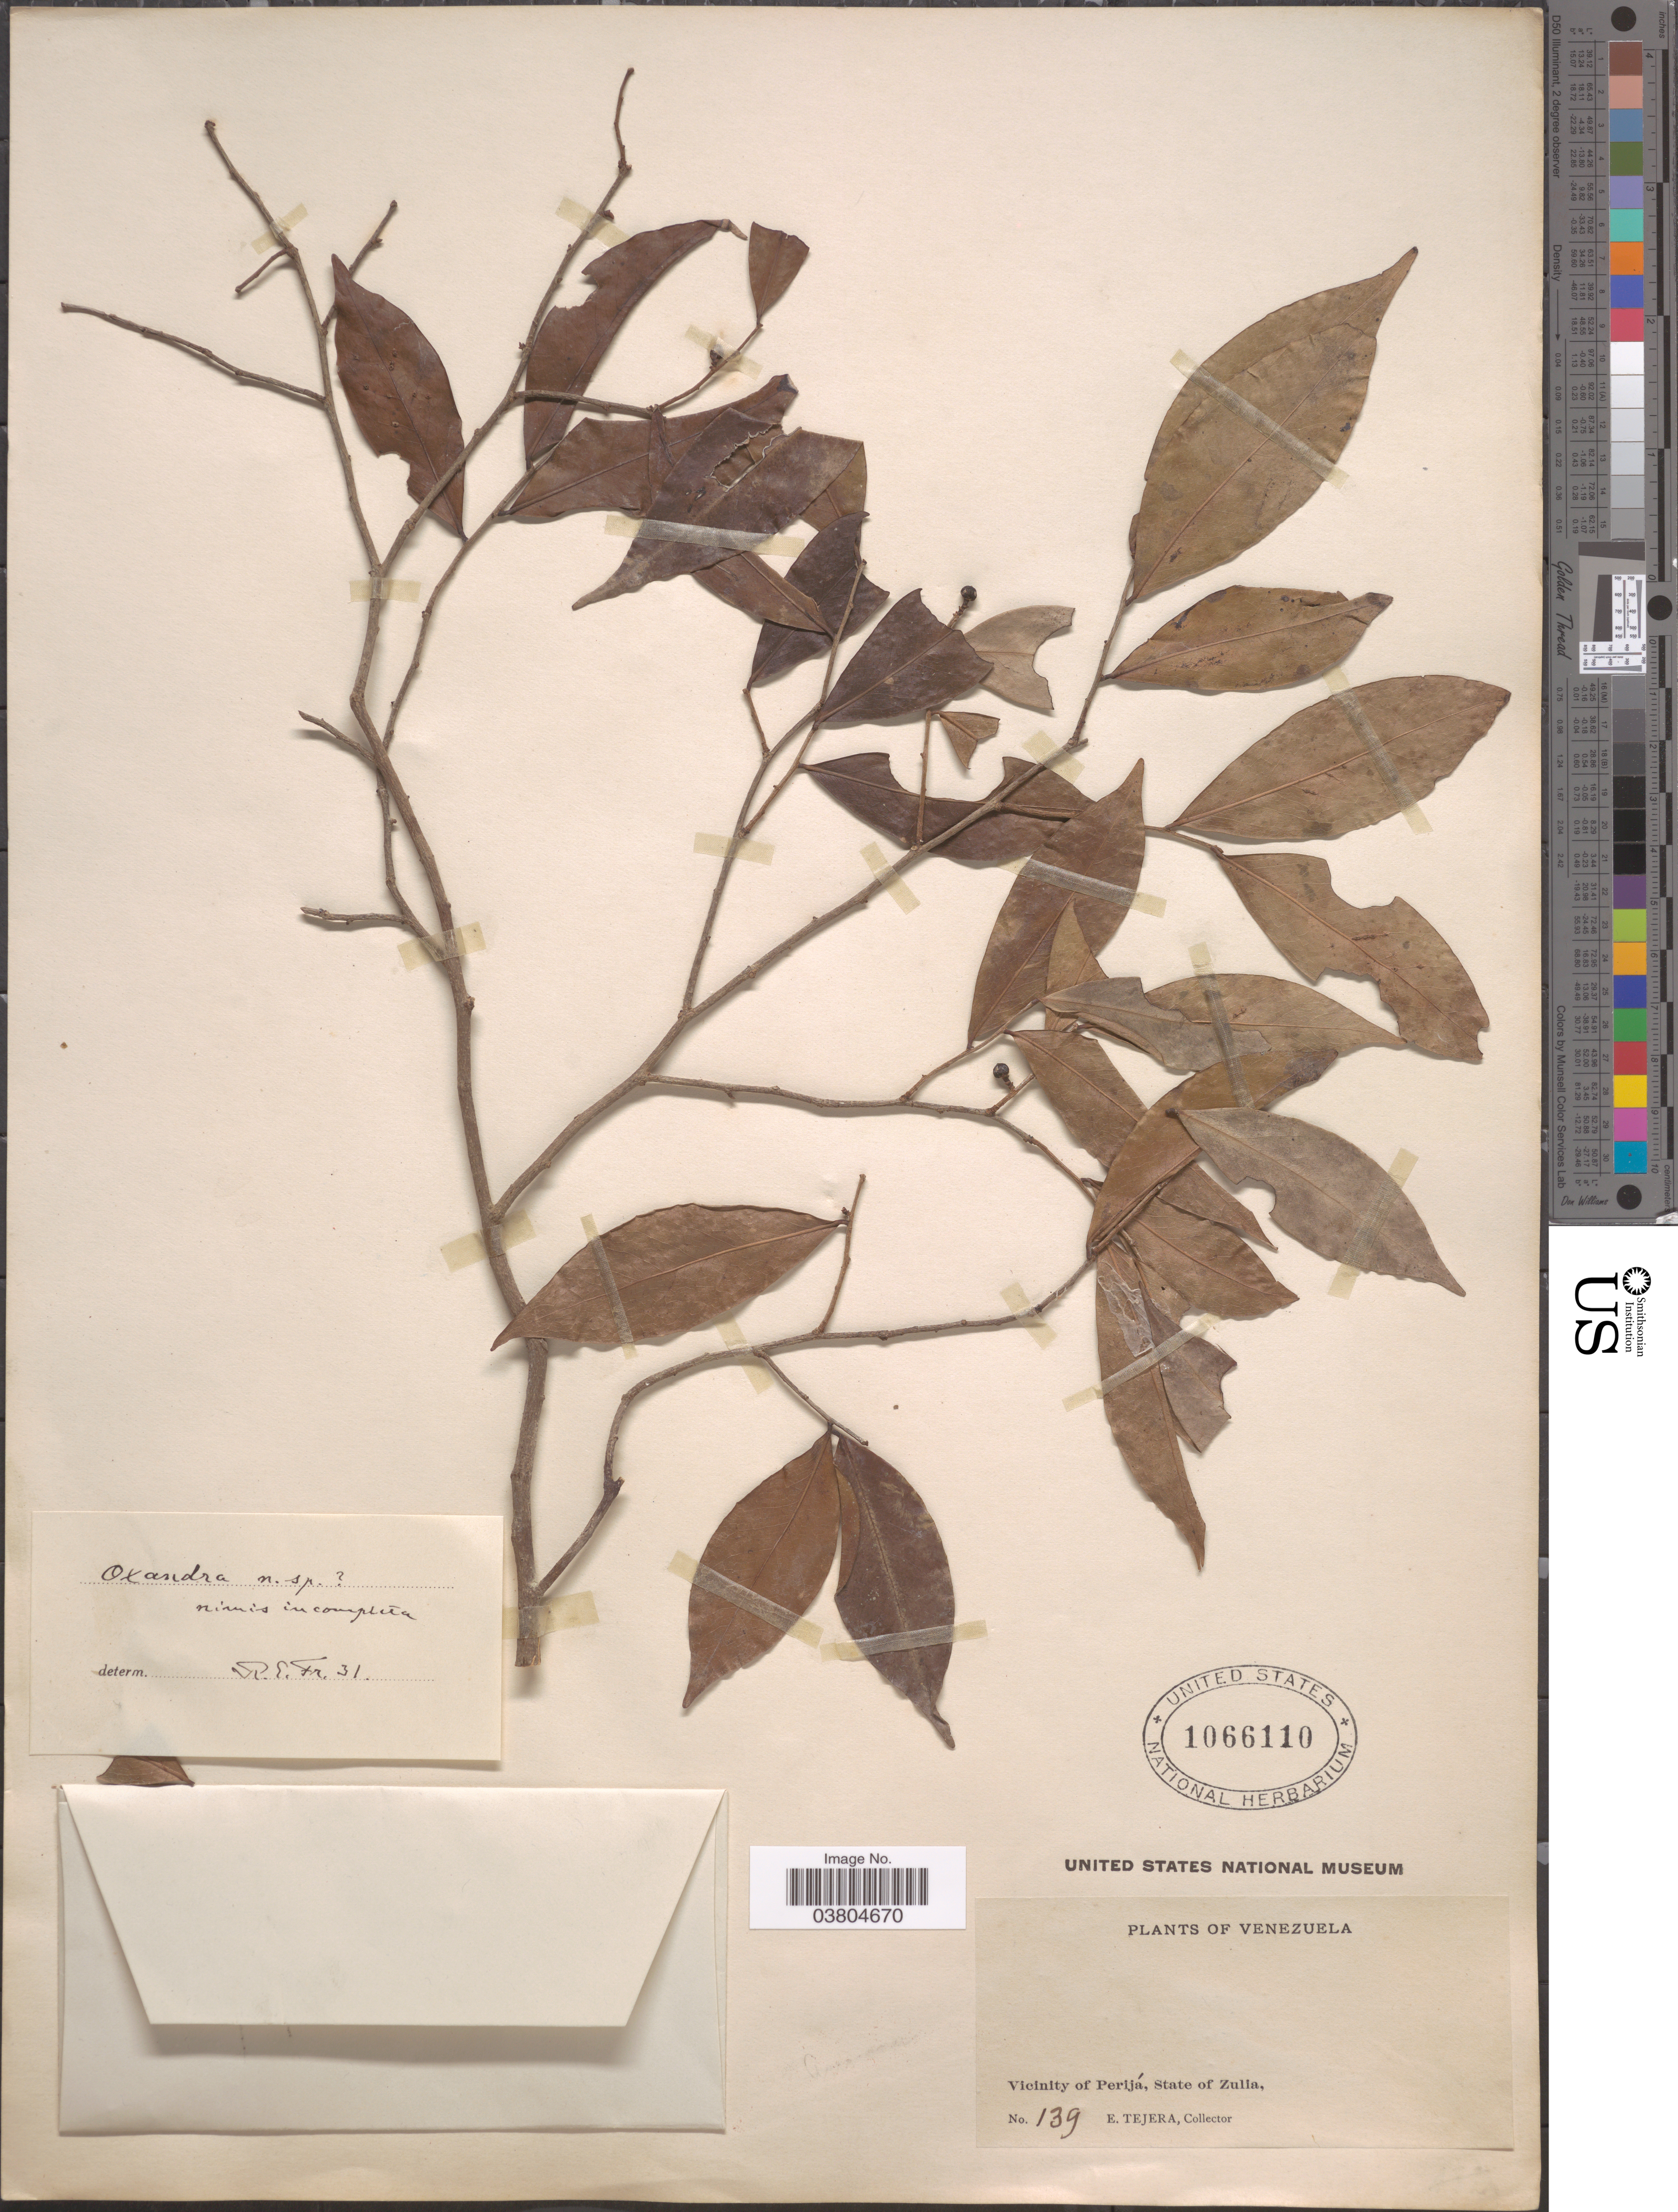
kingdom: Plantae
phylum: Tracheophyta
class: Magnoliopsida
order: Magnoliales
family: Annonaceae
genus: Oxandra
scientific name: Oxandra espintana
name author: (Spruce ex Benth.) Baill.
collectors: E. Tejera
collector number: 139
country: Venezuela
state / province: Zulia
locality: Vicinity of Perijá.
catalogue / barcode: US 1066110